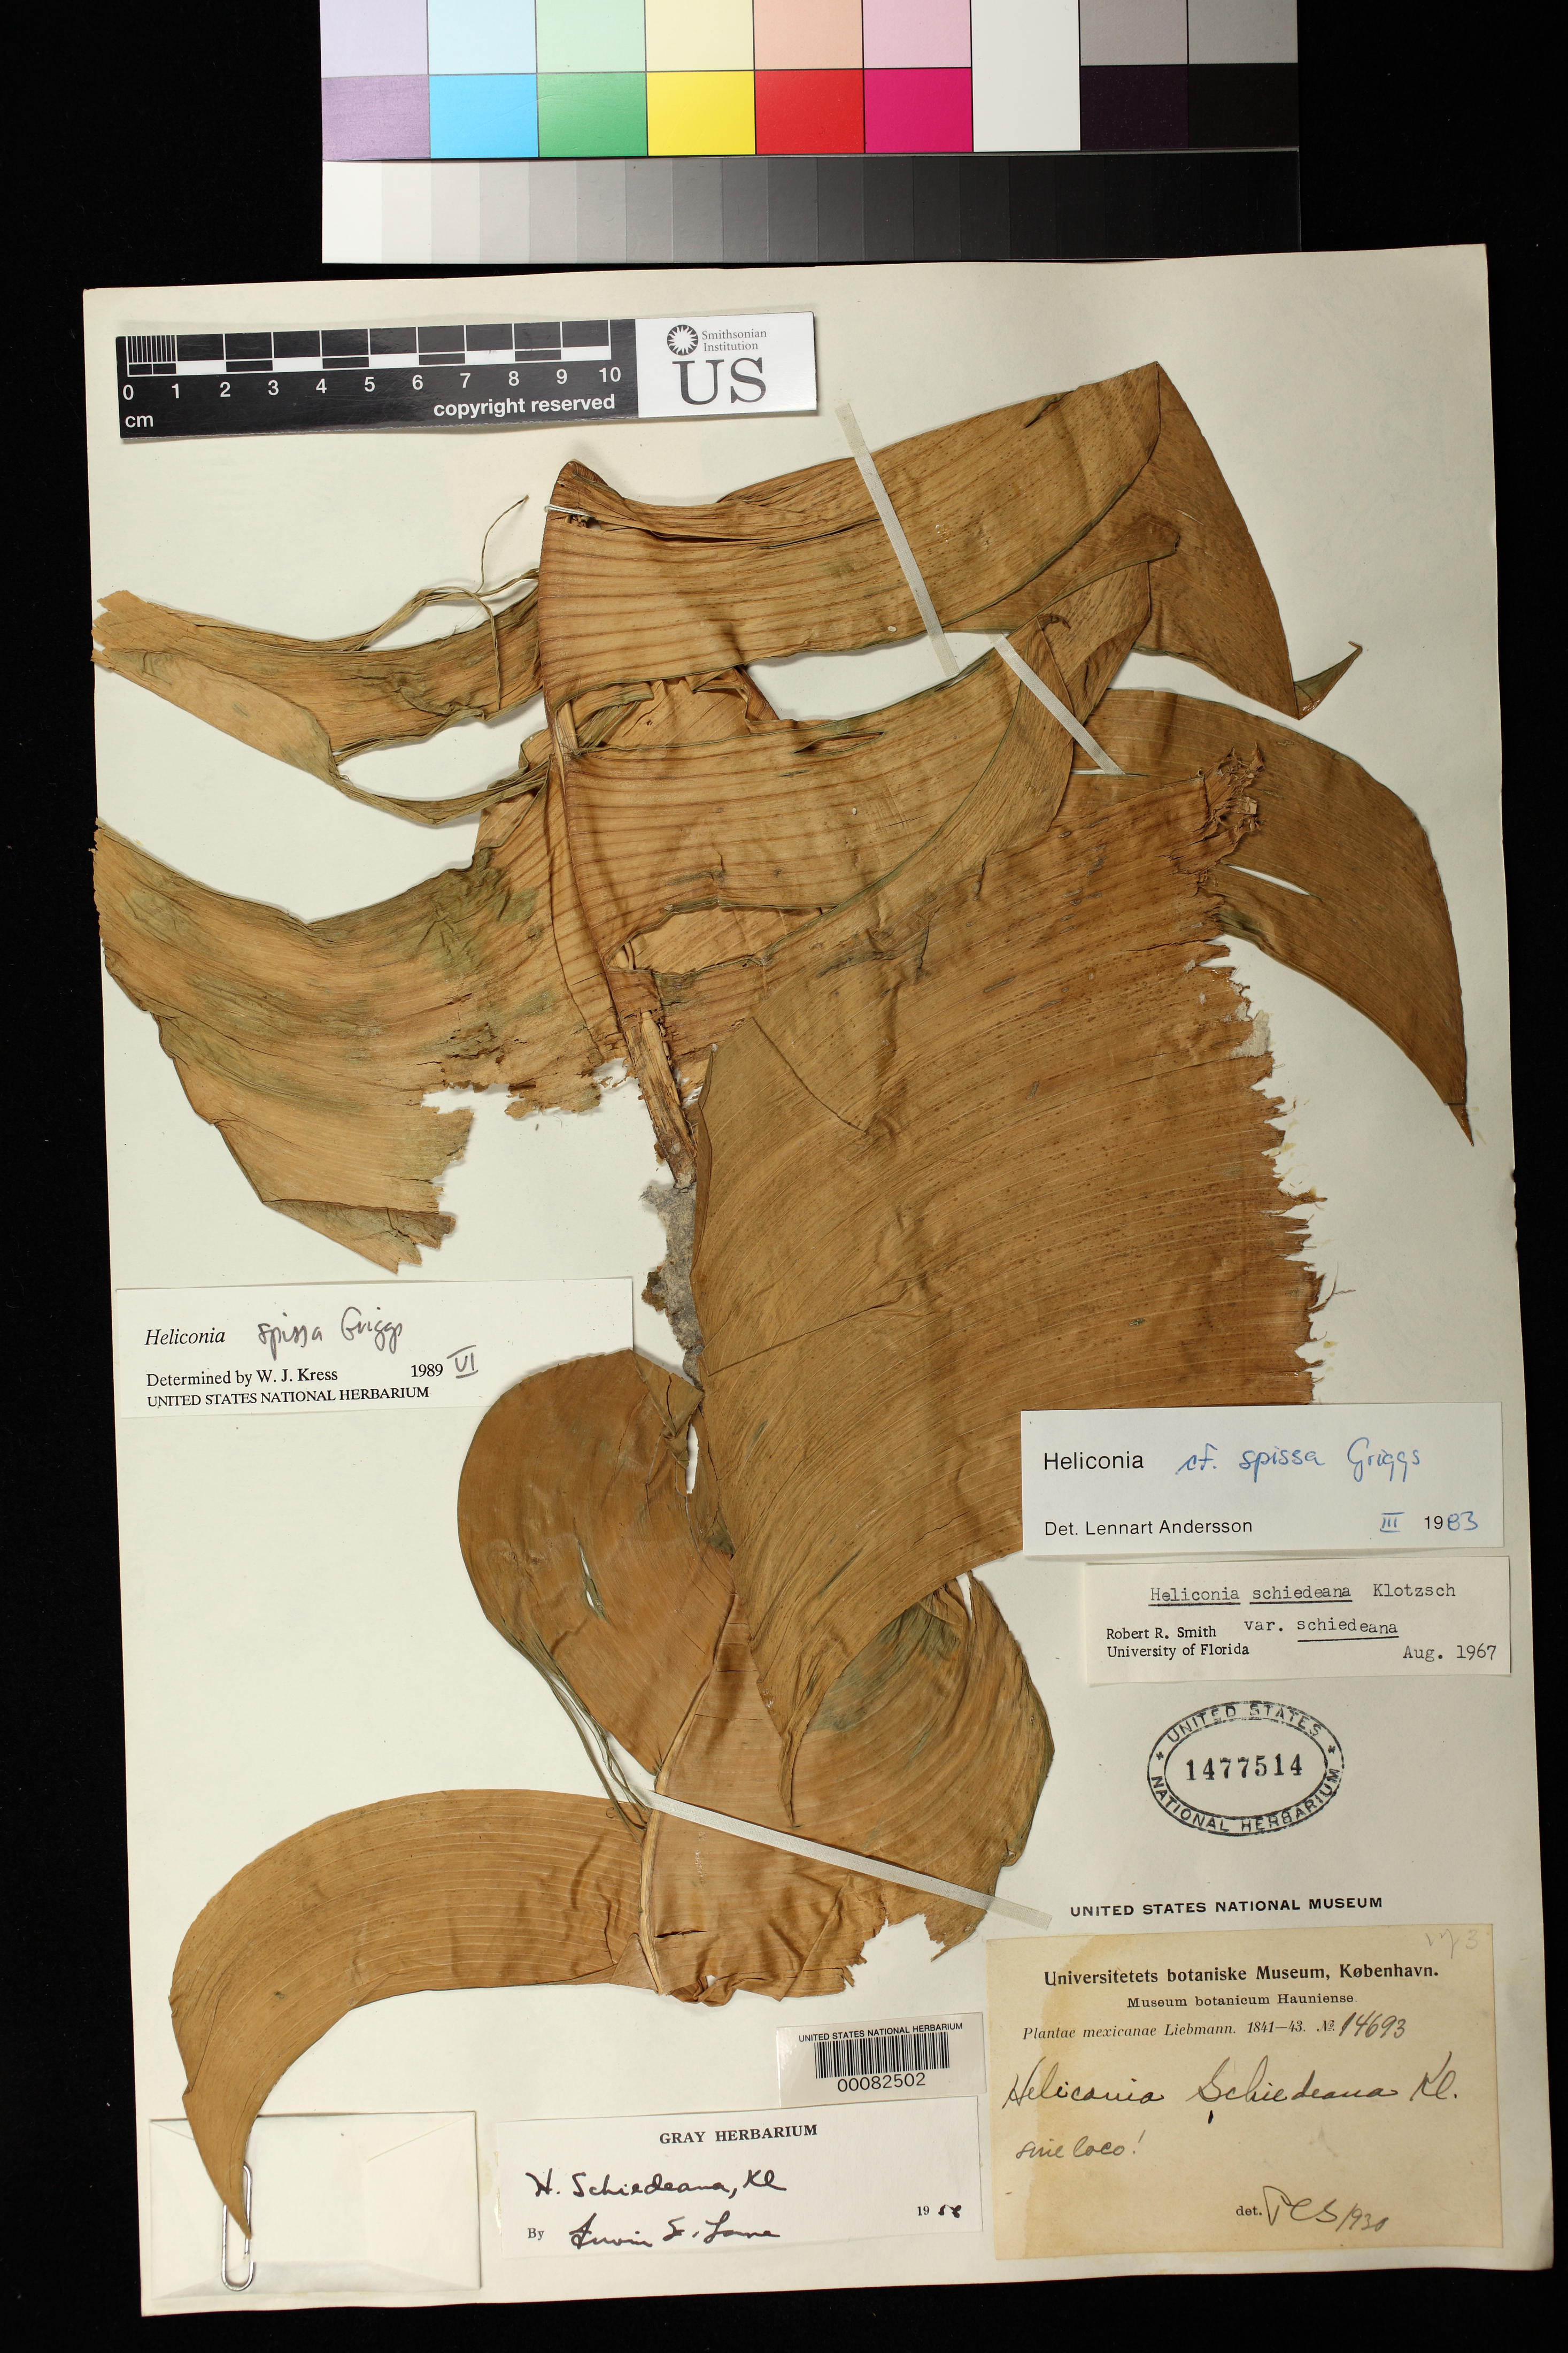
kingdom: Plantae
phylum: Tracheophyta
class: Liliopsida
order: Zingiberales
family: Heliconiaceae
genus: Heliconia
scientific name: Heliconia spissa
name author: R.F. Griggs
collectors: F. M. Liebmann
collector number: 14693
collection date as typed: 1841 to -- --- 1843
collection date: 1841/1843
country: Mexico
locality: E of Monserrat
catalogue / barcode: US 1477514